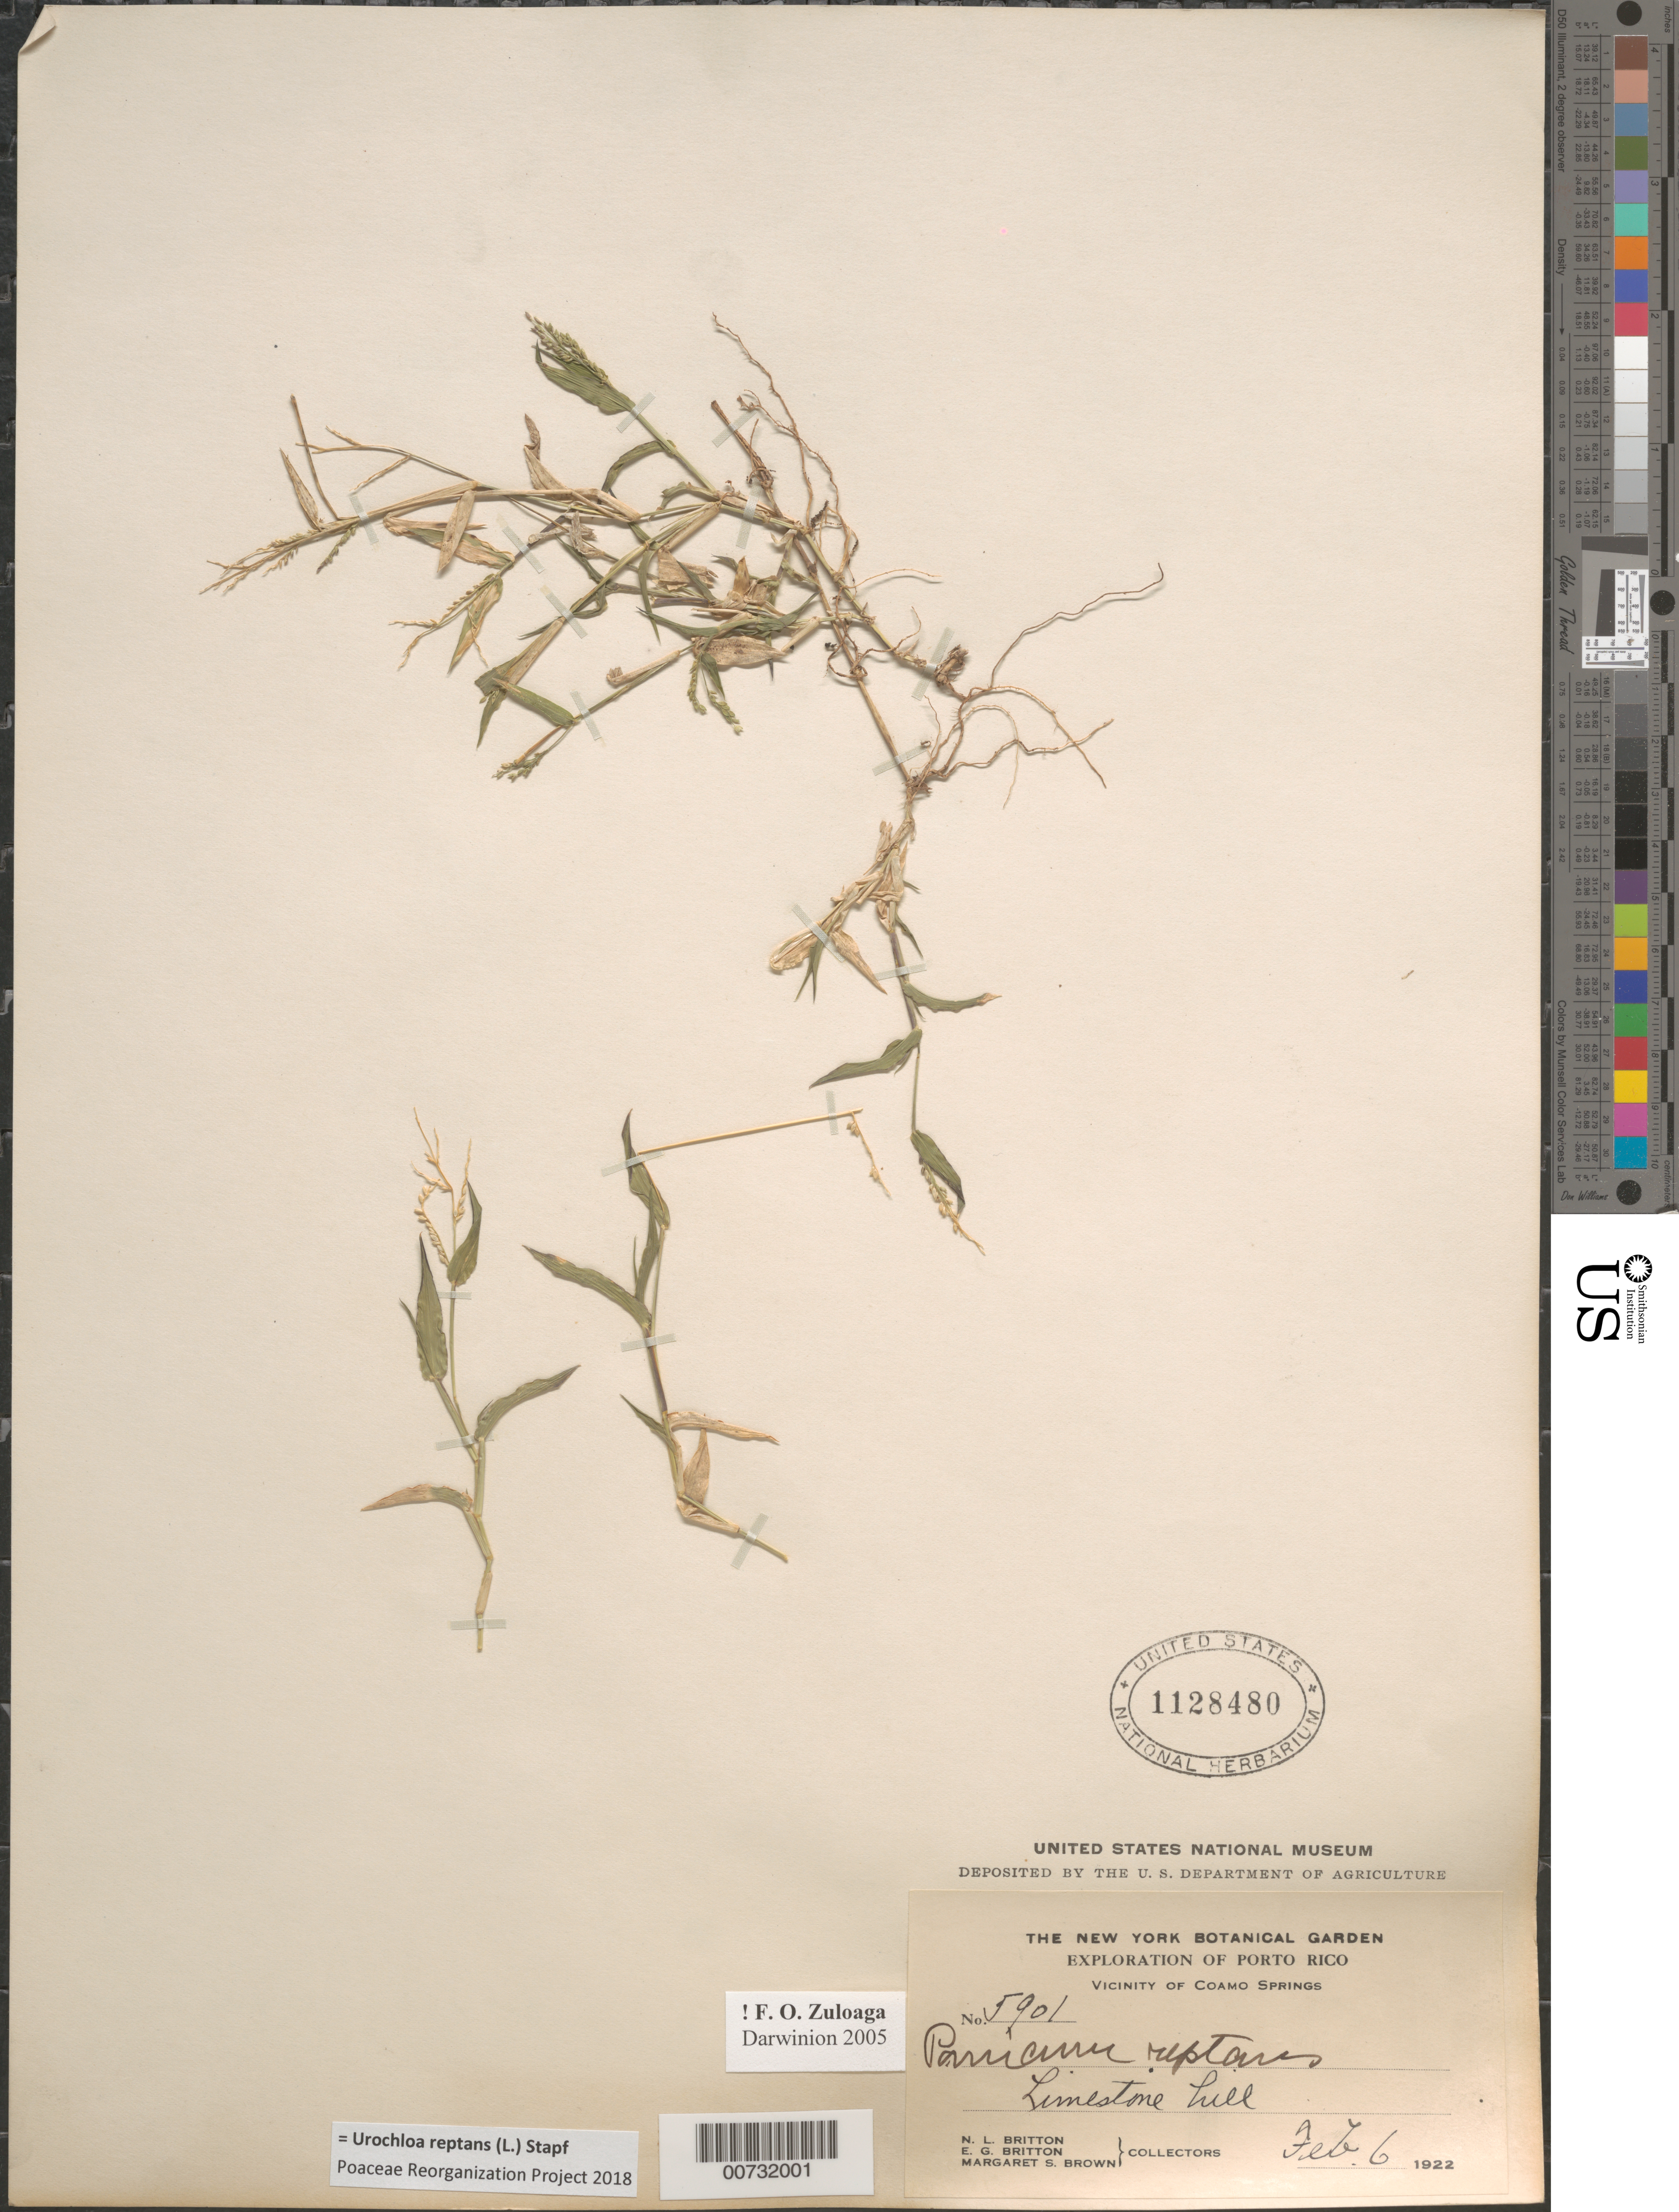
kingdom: Plantae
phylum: Tracheophyta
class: Liliopsida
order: Poales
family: Poaceae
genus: Urochloa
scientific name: Urochloa reptans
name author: (L.) Stapf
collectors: N. Britton, E. G. Britton & M. S. Brown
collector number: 5901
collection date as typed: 06 Feb 1922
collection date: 1922-02-06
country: Puerto Rico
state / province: Coamo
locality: Coamo Springs, vic of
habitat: Limestone hill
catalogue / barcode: US 1128480